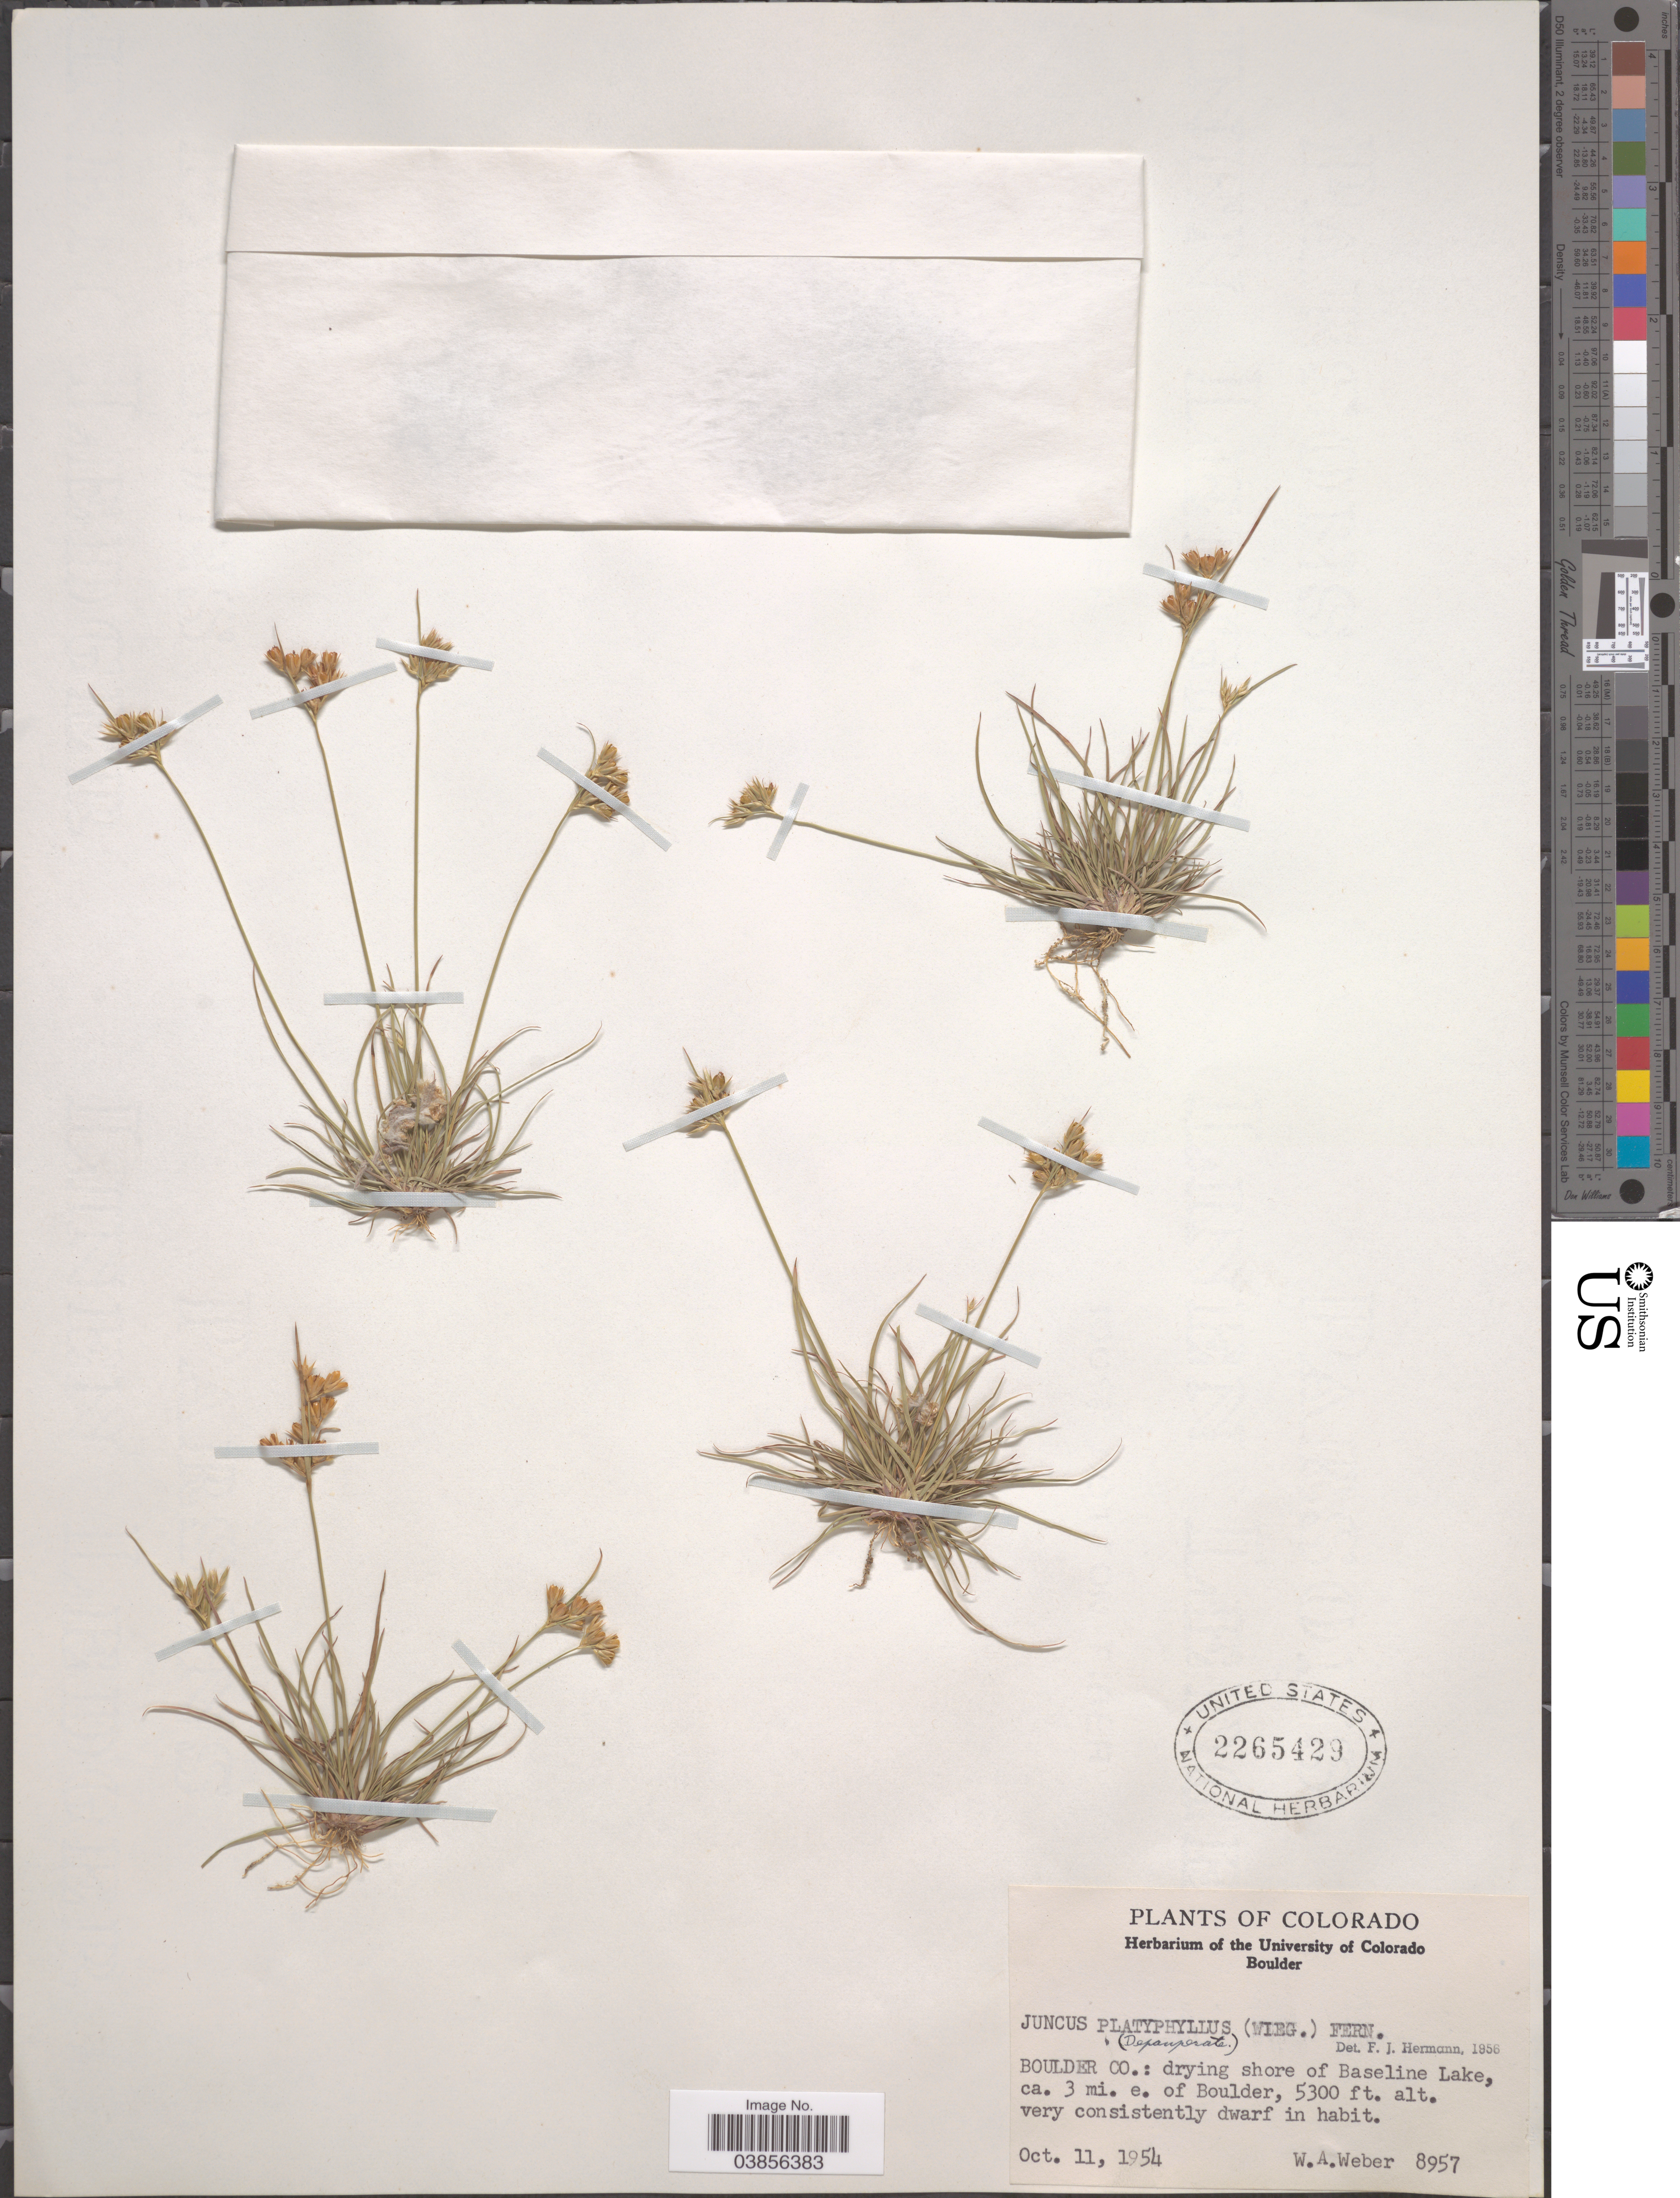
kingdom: Plantae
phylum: Tracheophyta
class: Liliopsida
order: Poales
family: Juncaceae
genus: Juncus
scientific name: Juncus platyphyllus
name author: (Wiegand) Fernald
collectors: W. A. Weber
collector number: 8957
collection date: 1954-10-11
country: United States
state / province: Colorado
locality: Boulder Co.: drying shore of Baseline Lake, ca. 3 mi. e. of Boulder.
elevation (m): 1615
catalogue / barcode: US 2265429